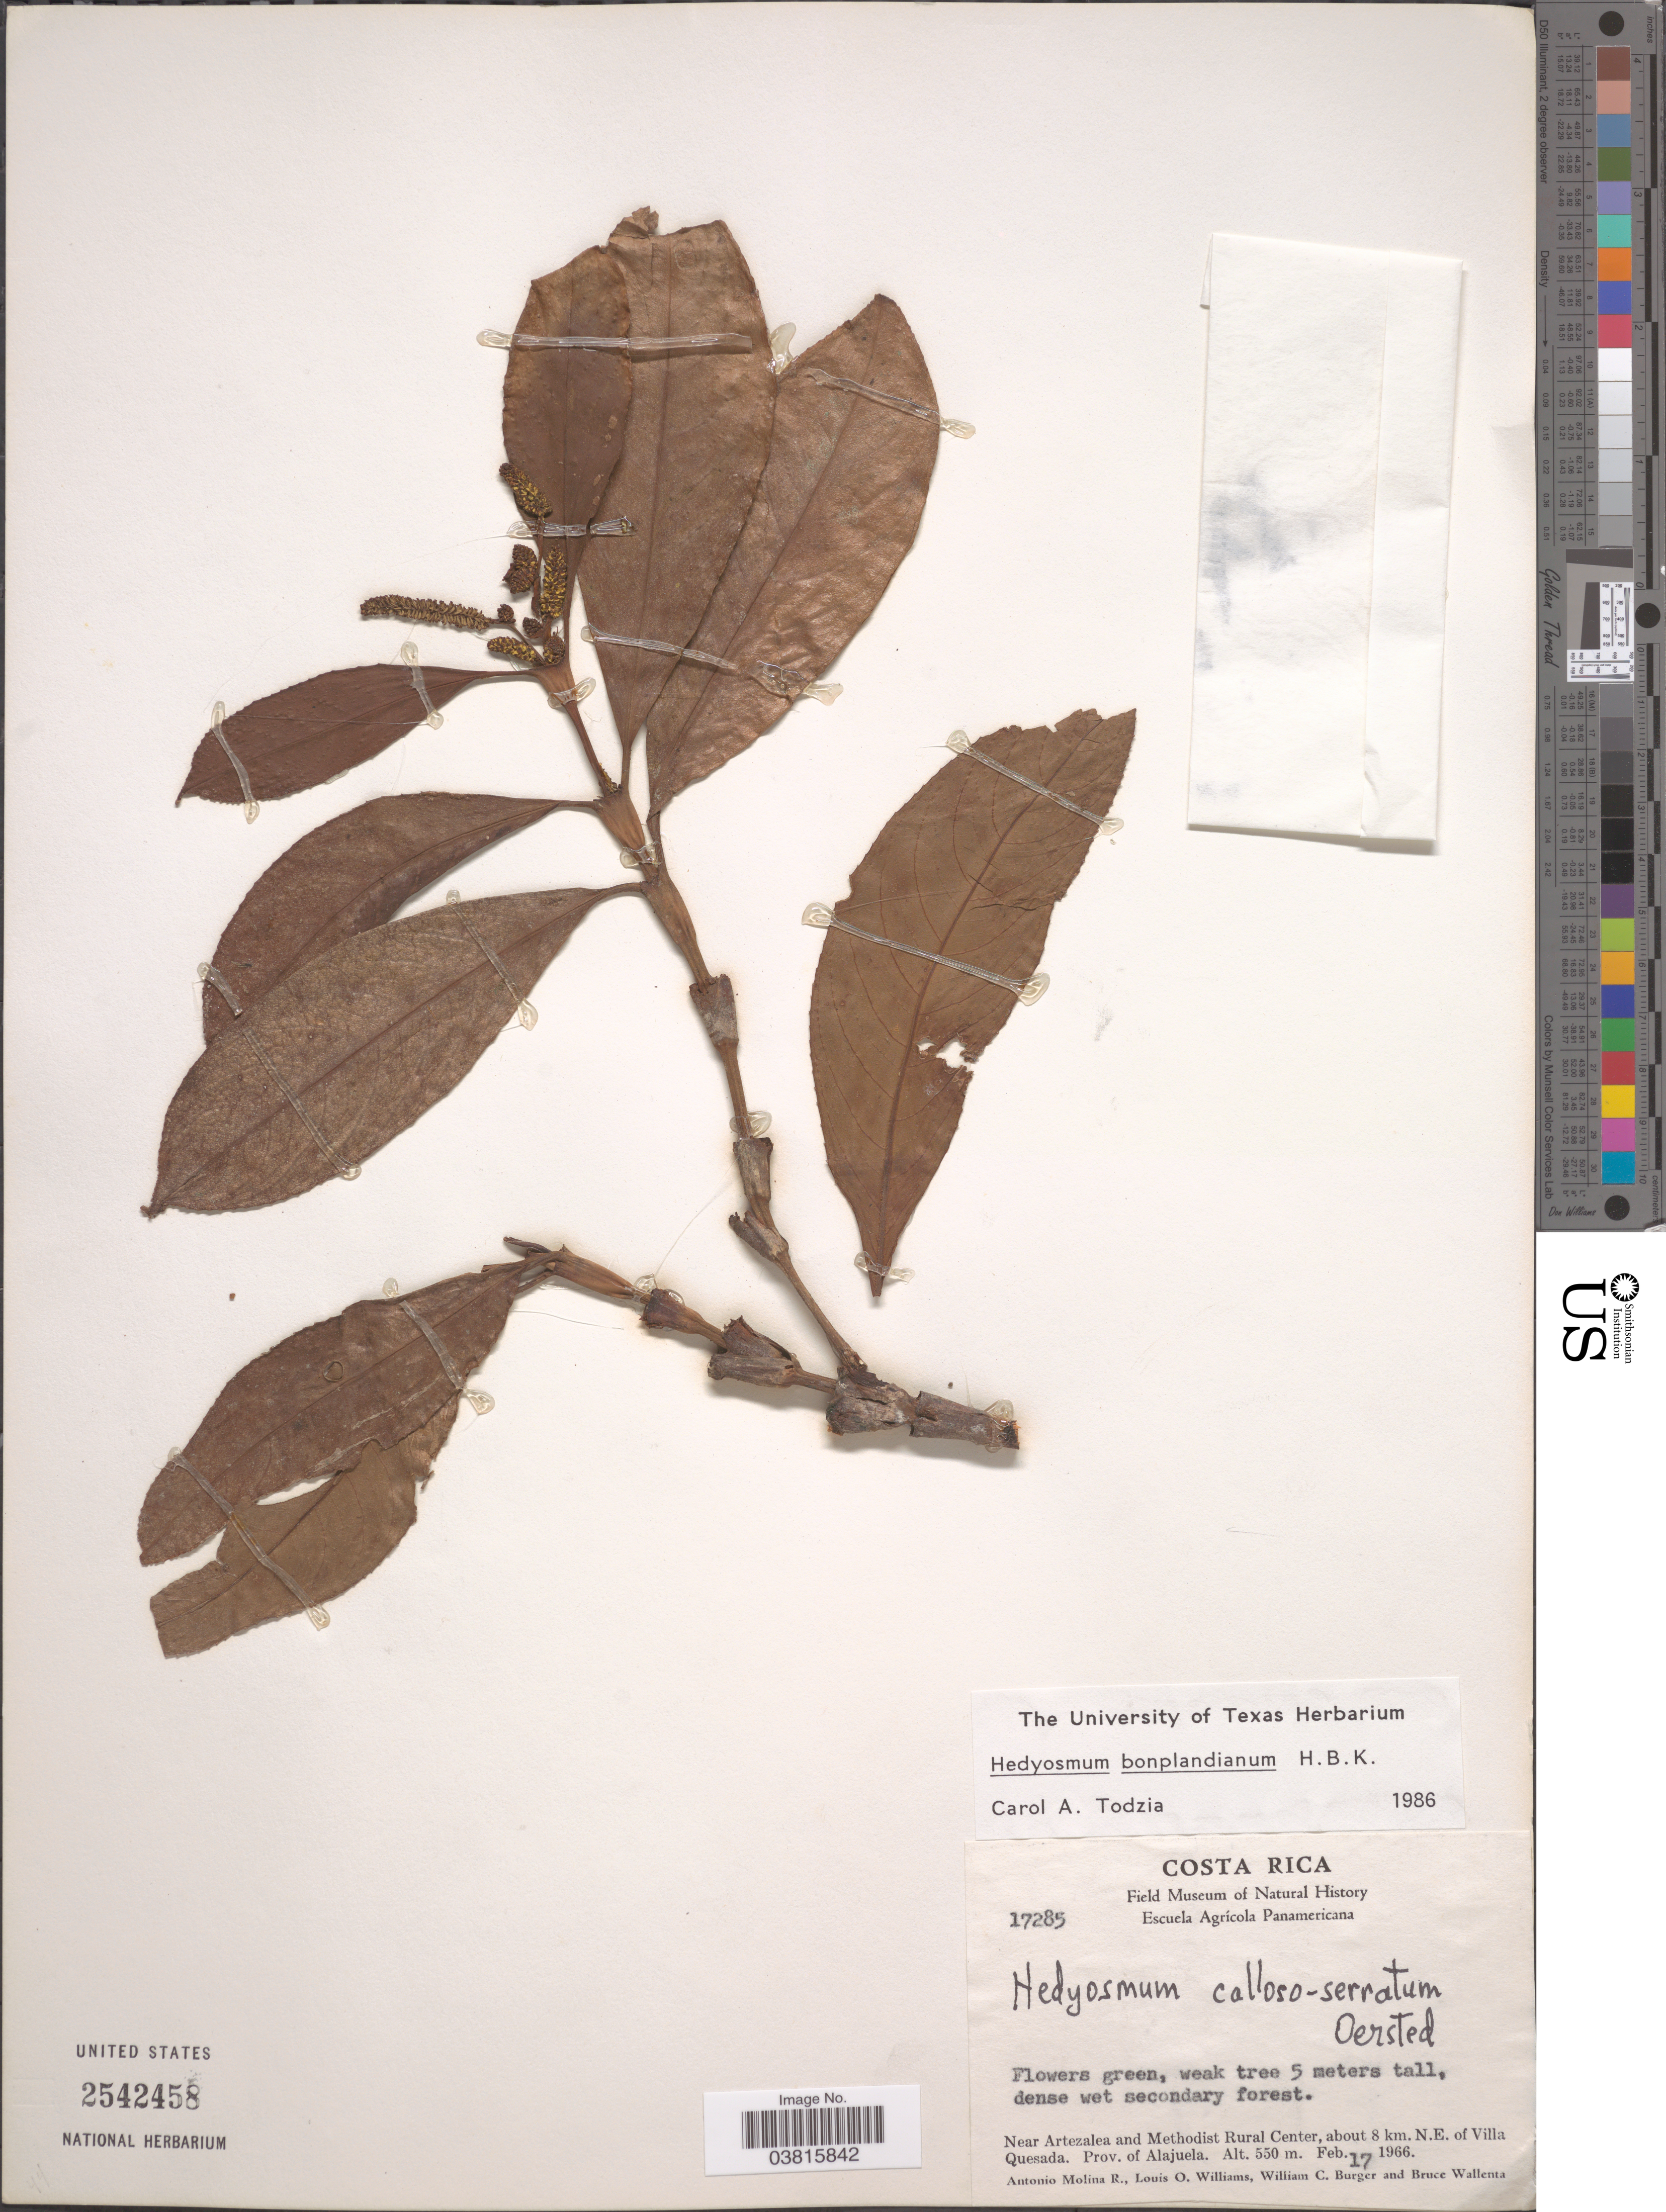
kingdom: Plantae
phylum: Tracheophyta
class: Magnoliopsida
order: Chloranthales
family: Chloranthaceae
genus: Hedyosmum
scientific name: Hedyosmum bonplandianum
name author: Kunth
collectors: A. Molina R., L. O. Williams, W. Burger & B. Wallenta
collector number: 17285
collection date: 1966-02-17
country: Costa Rica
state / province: Alajuela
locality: Near Artezalea and Methodist Rural Center, about 8 km. N.E. of Villa Quesada.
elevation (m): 550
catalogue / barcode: US 2542458